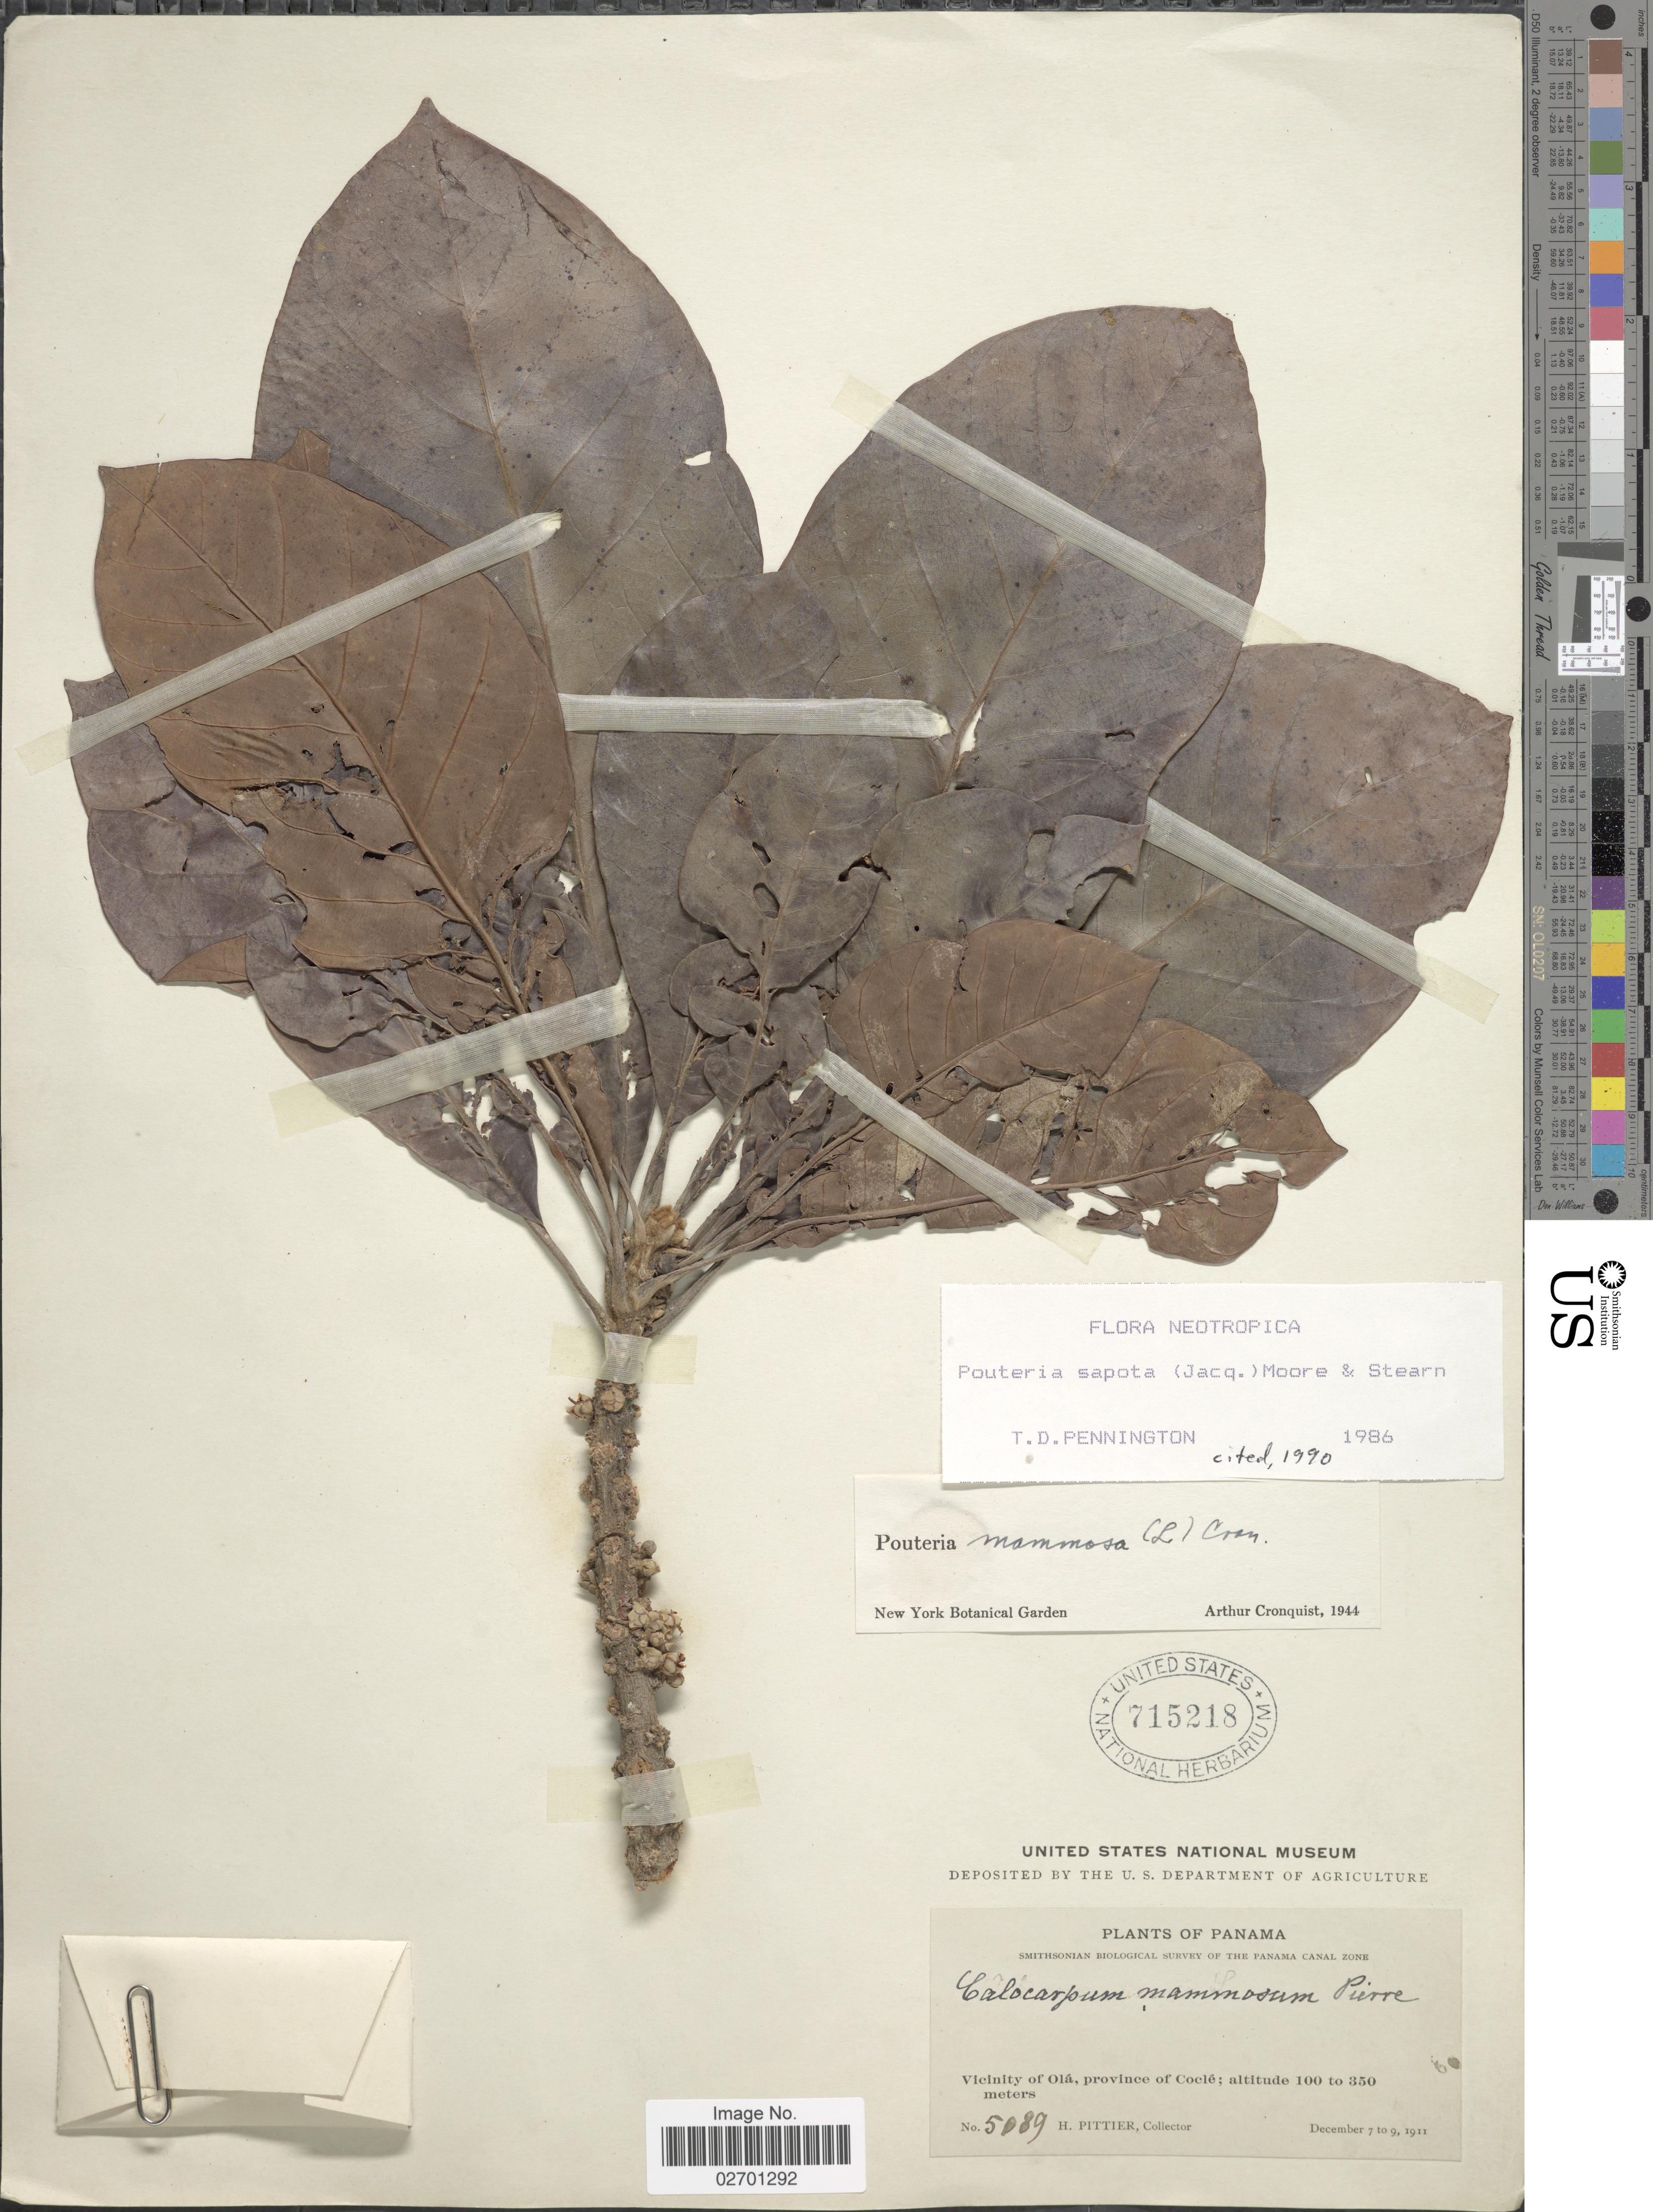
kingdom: Plantae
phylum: Tracheophyta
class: Magnoliopsida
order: Ericales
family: Sapotaceae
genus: Pouteria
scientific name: Pouteria sapota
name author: (Jacq.) H.E. Moore & Stearn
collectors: H. F. Pittier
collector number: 5089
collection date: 1911-12-07/1911-12-09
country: Panama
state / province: Coclé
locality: Vicinity of Olá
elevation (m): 100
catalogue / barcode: US 715218